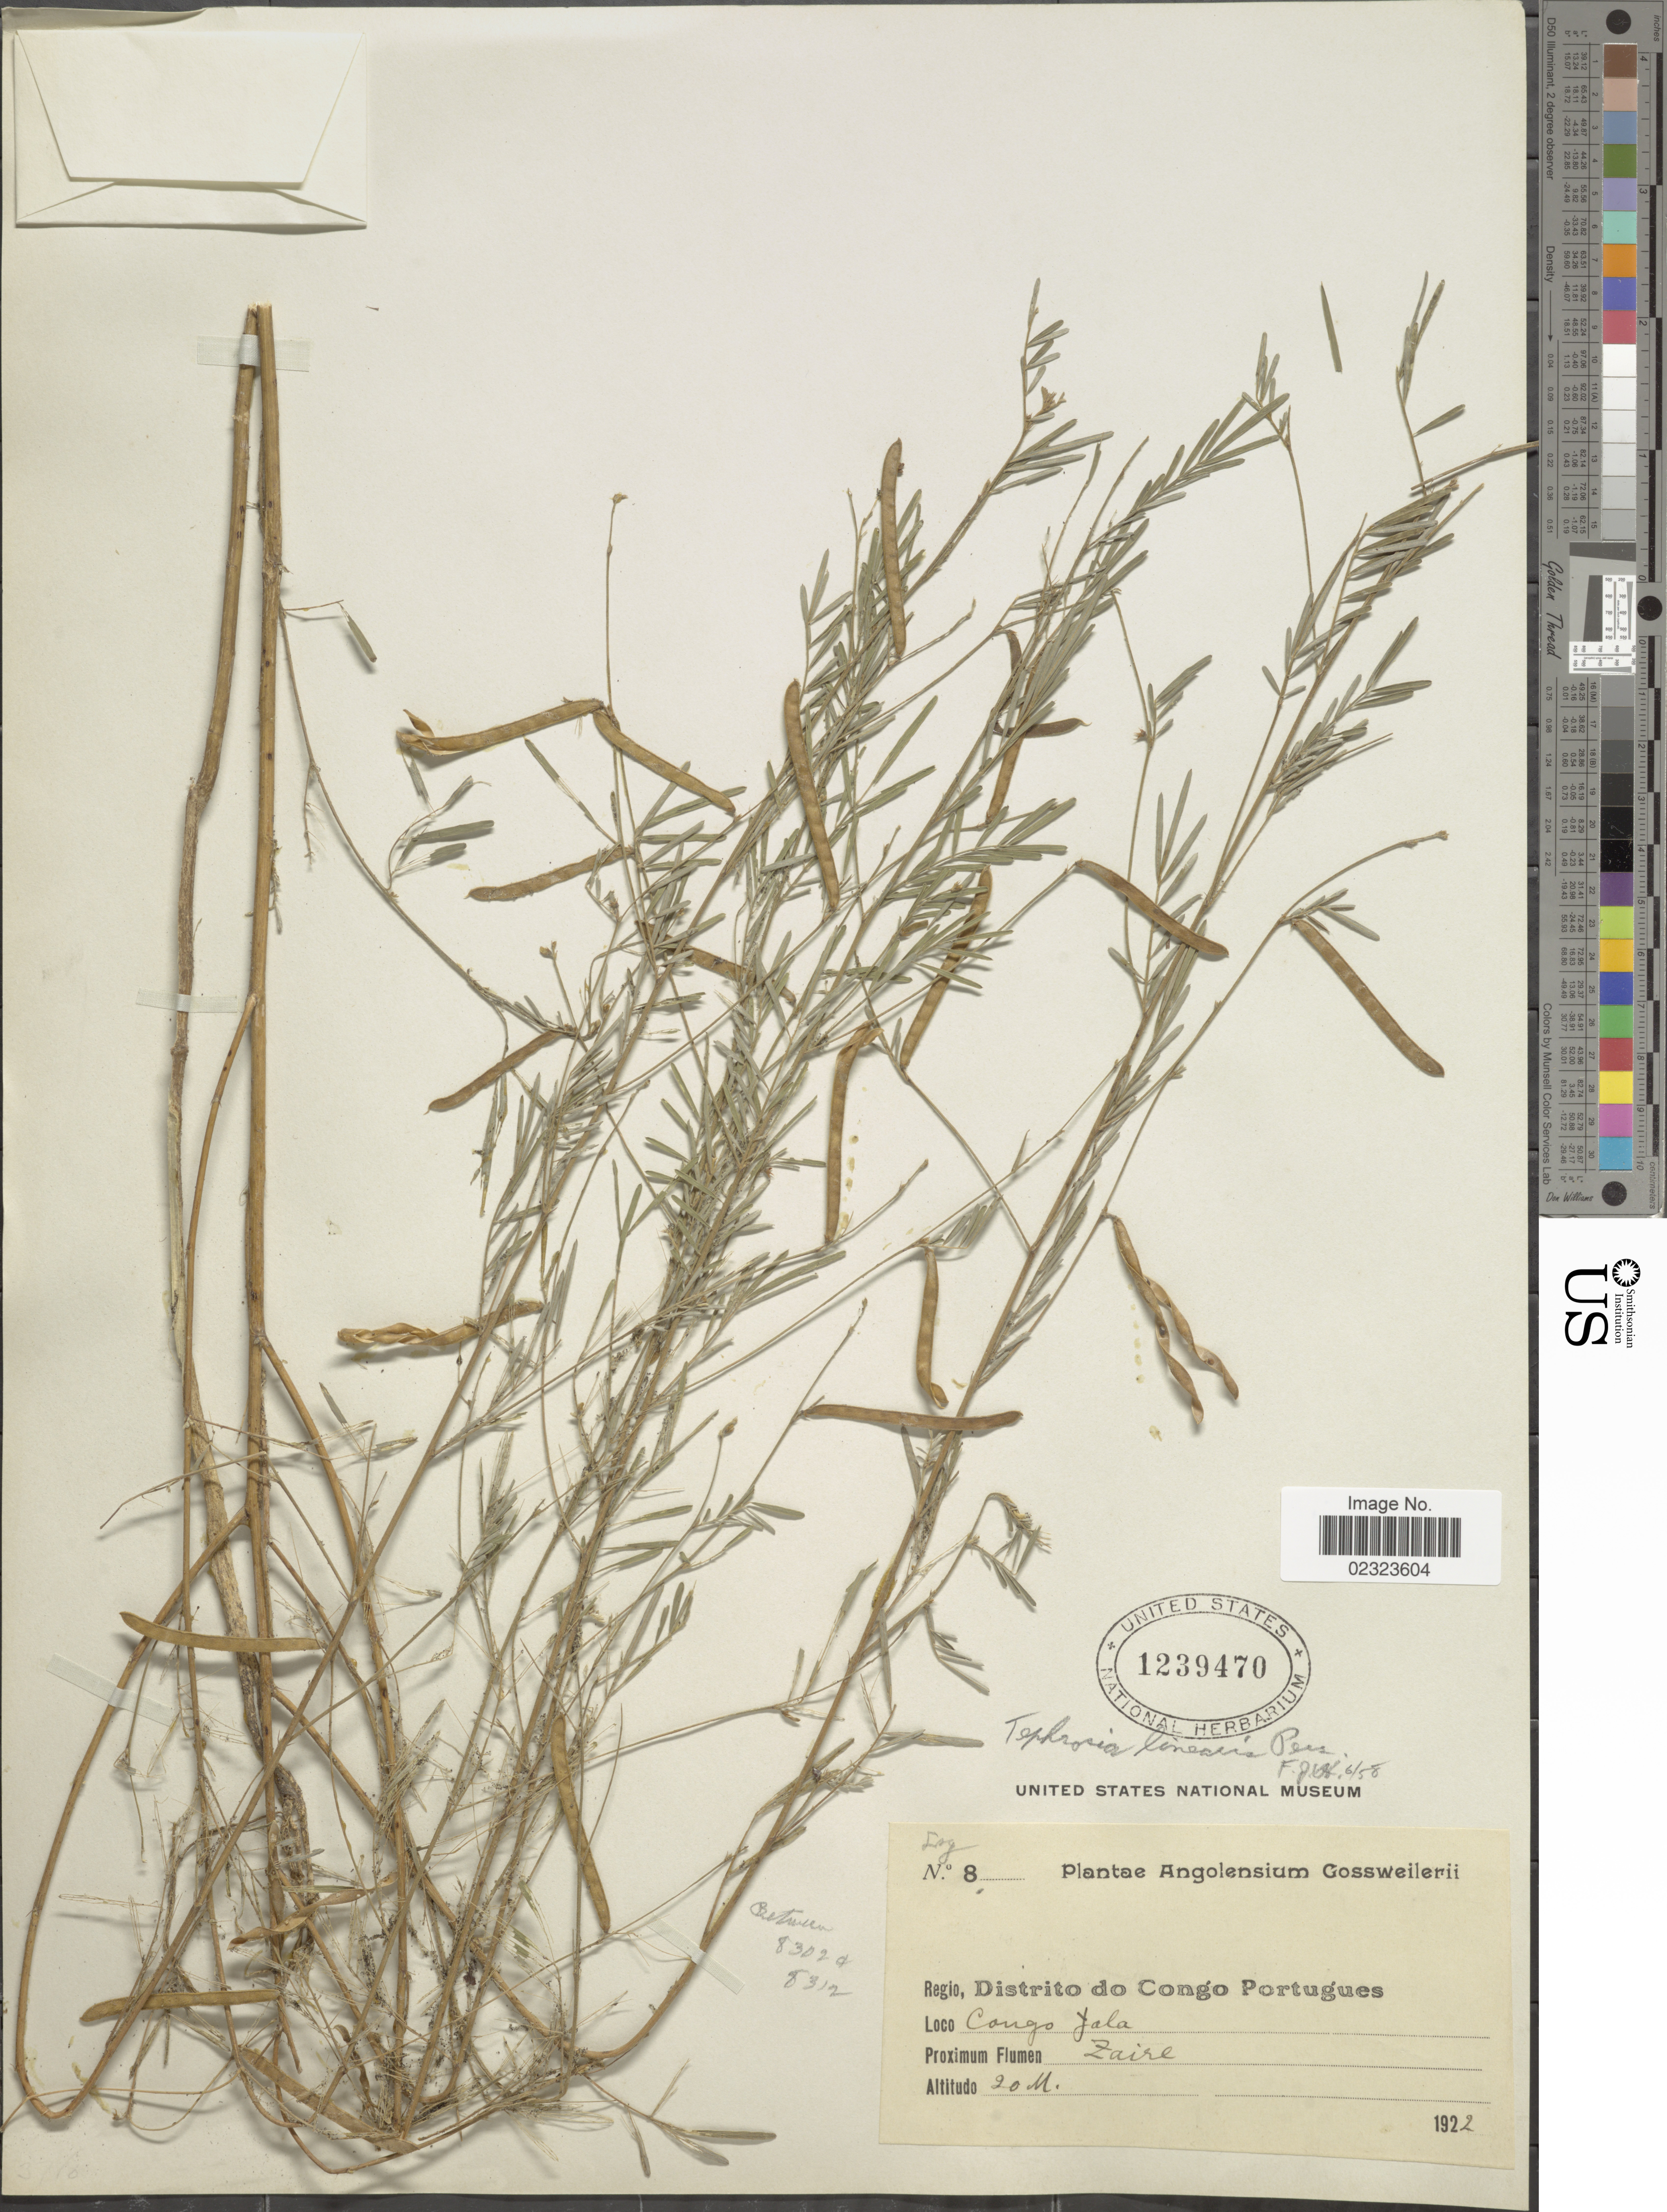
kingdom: Plantae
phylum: Tracheophyta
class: Magnoliopsida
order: Fabales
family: Fabaceae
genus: Tephrosia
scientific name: Tephrosia linearis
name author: (Willd.) Pers.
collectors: -. Gossweiler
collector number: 8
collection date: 1922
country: Angola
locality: Angolensium, Congo Yala.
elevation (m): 20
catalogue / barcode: US 1239470